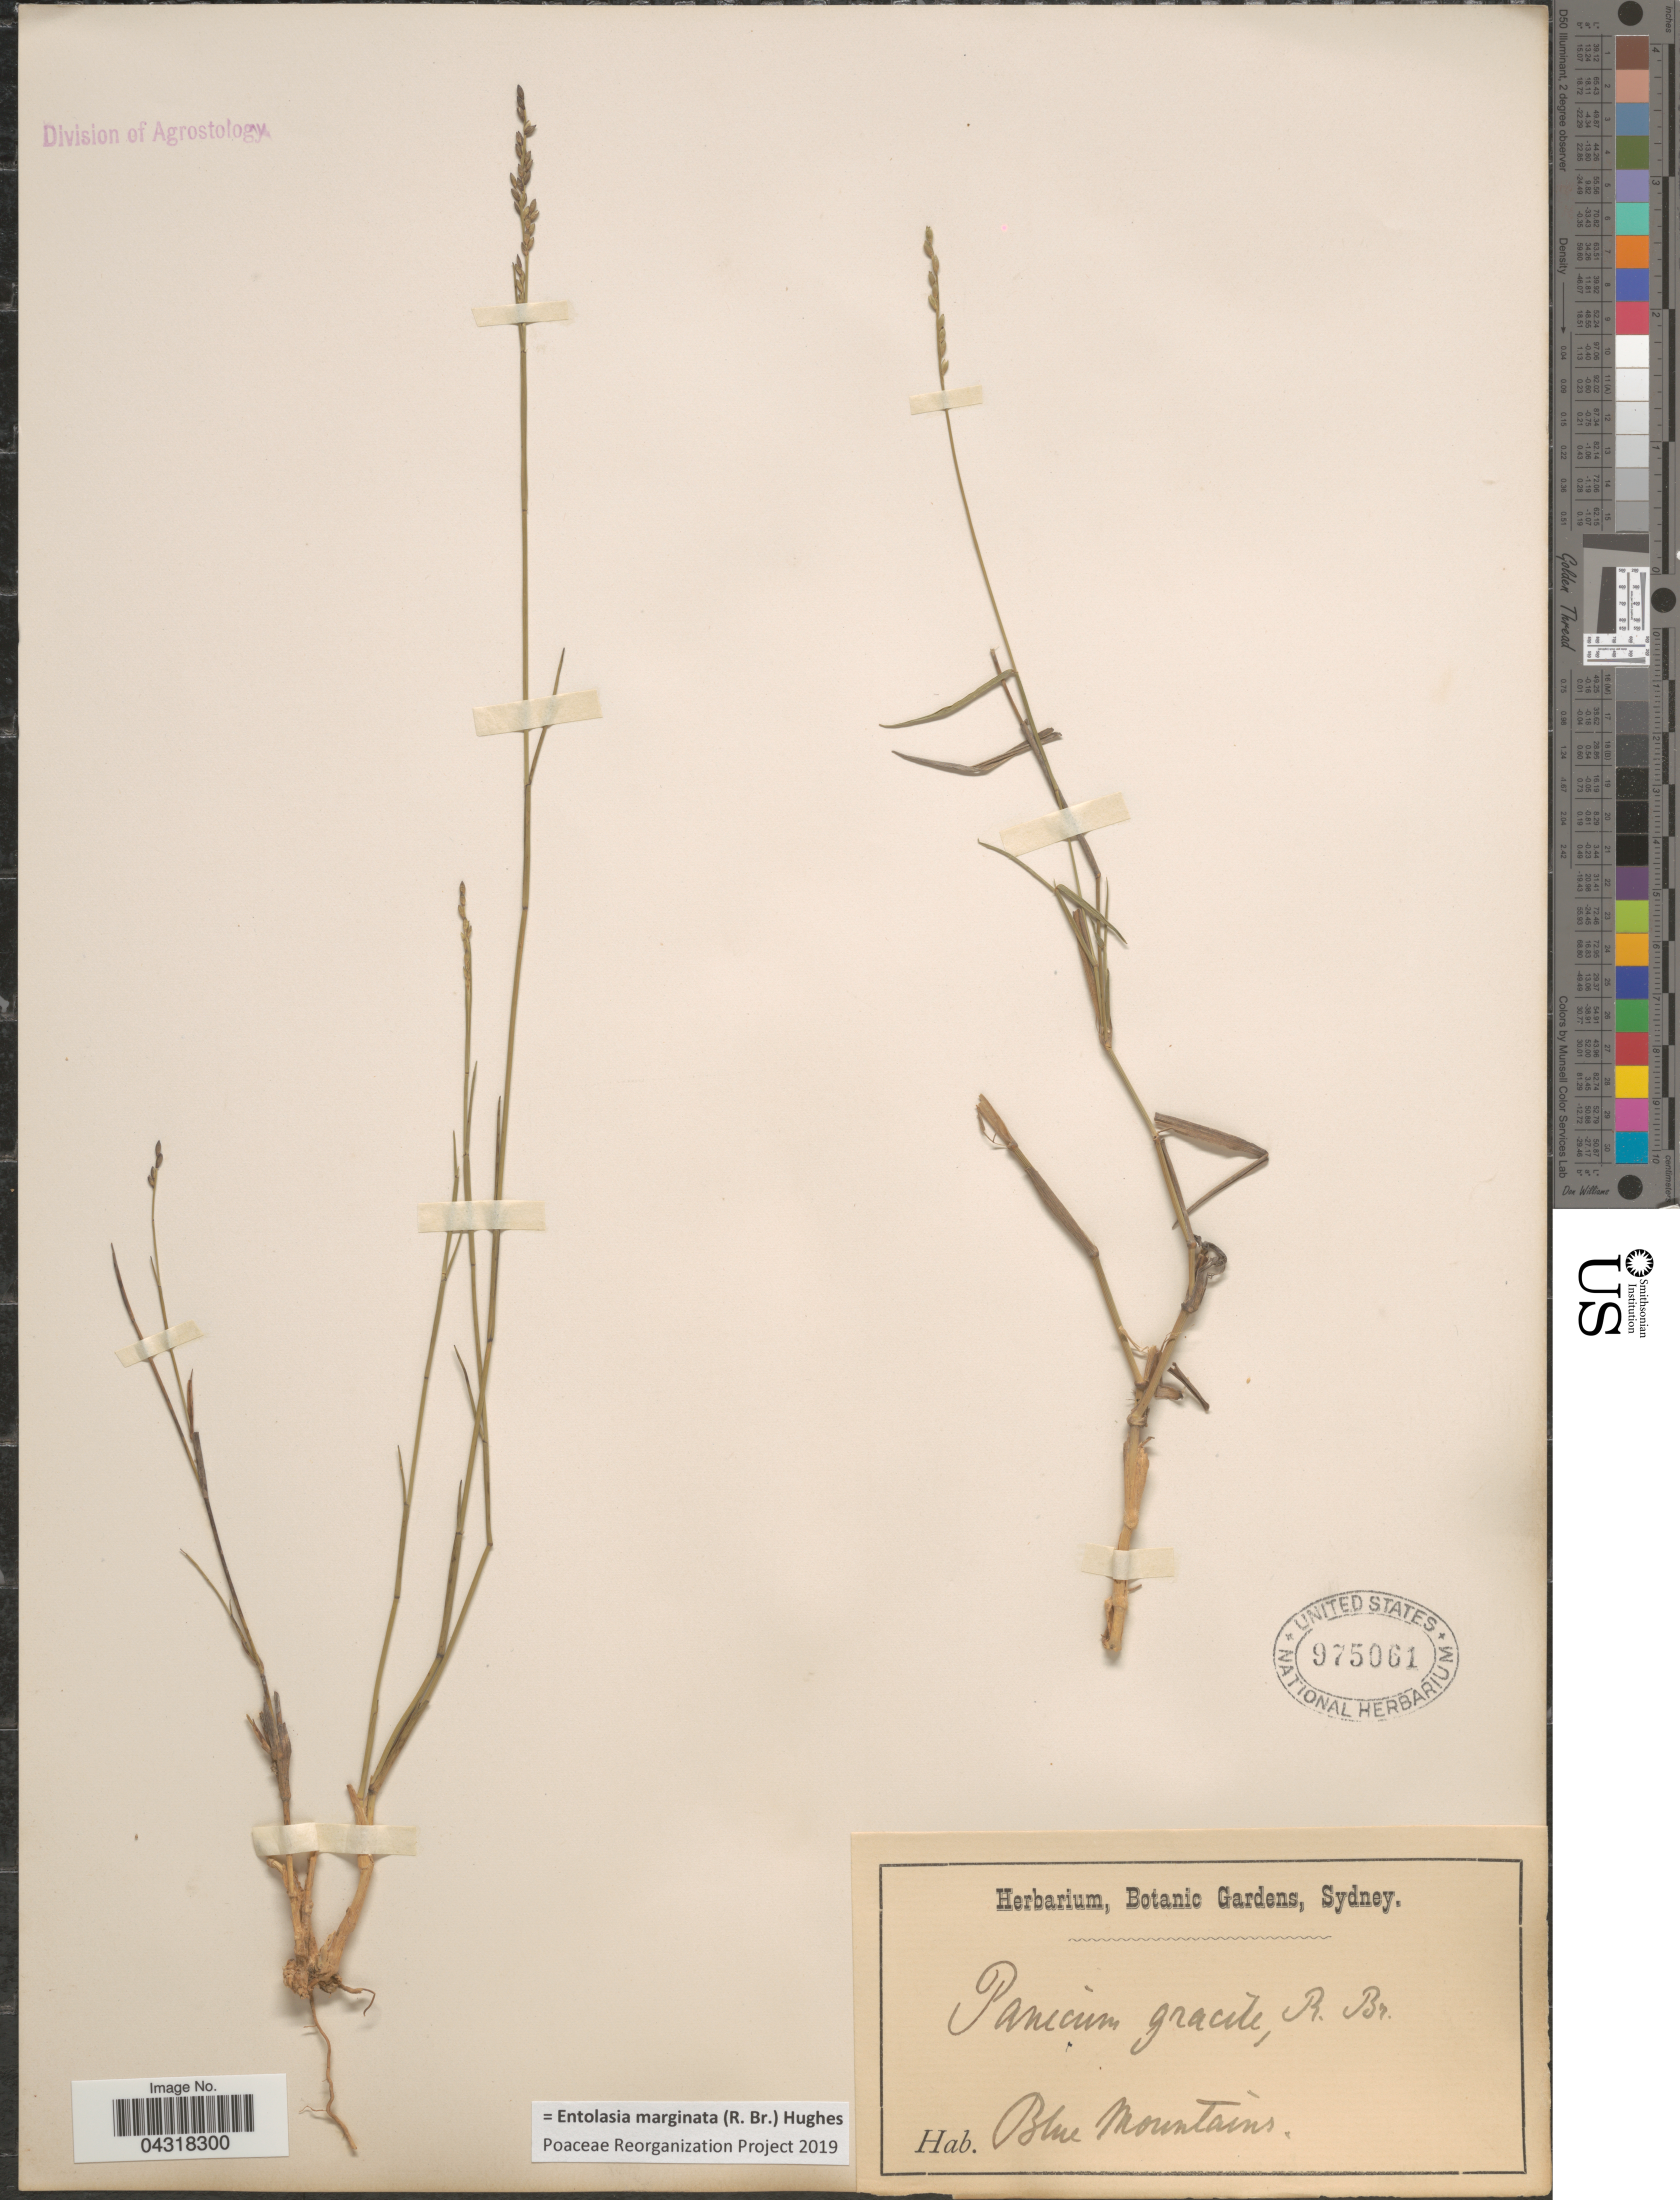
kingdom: Plantae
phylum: Tracheophyta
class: Liliopsida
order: Poales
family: Poaceae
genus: Entolasia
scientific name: Entolasia marginata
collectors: ex Herb. Bot. Gard. Sydney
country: Australia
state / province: New South Wales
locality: Blue Mountains.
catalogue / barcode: US 975061